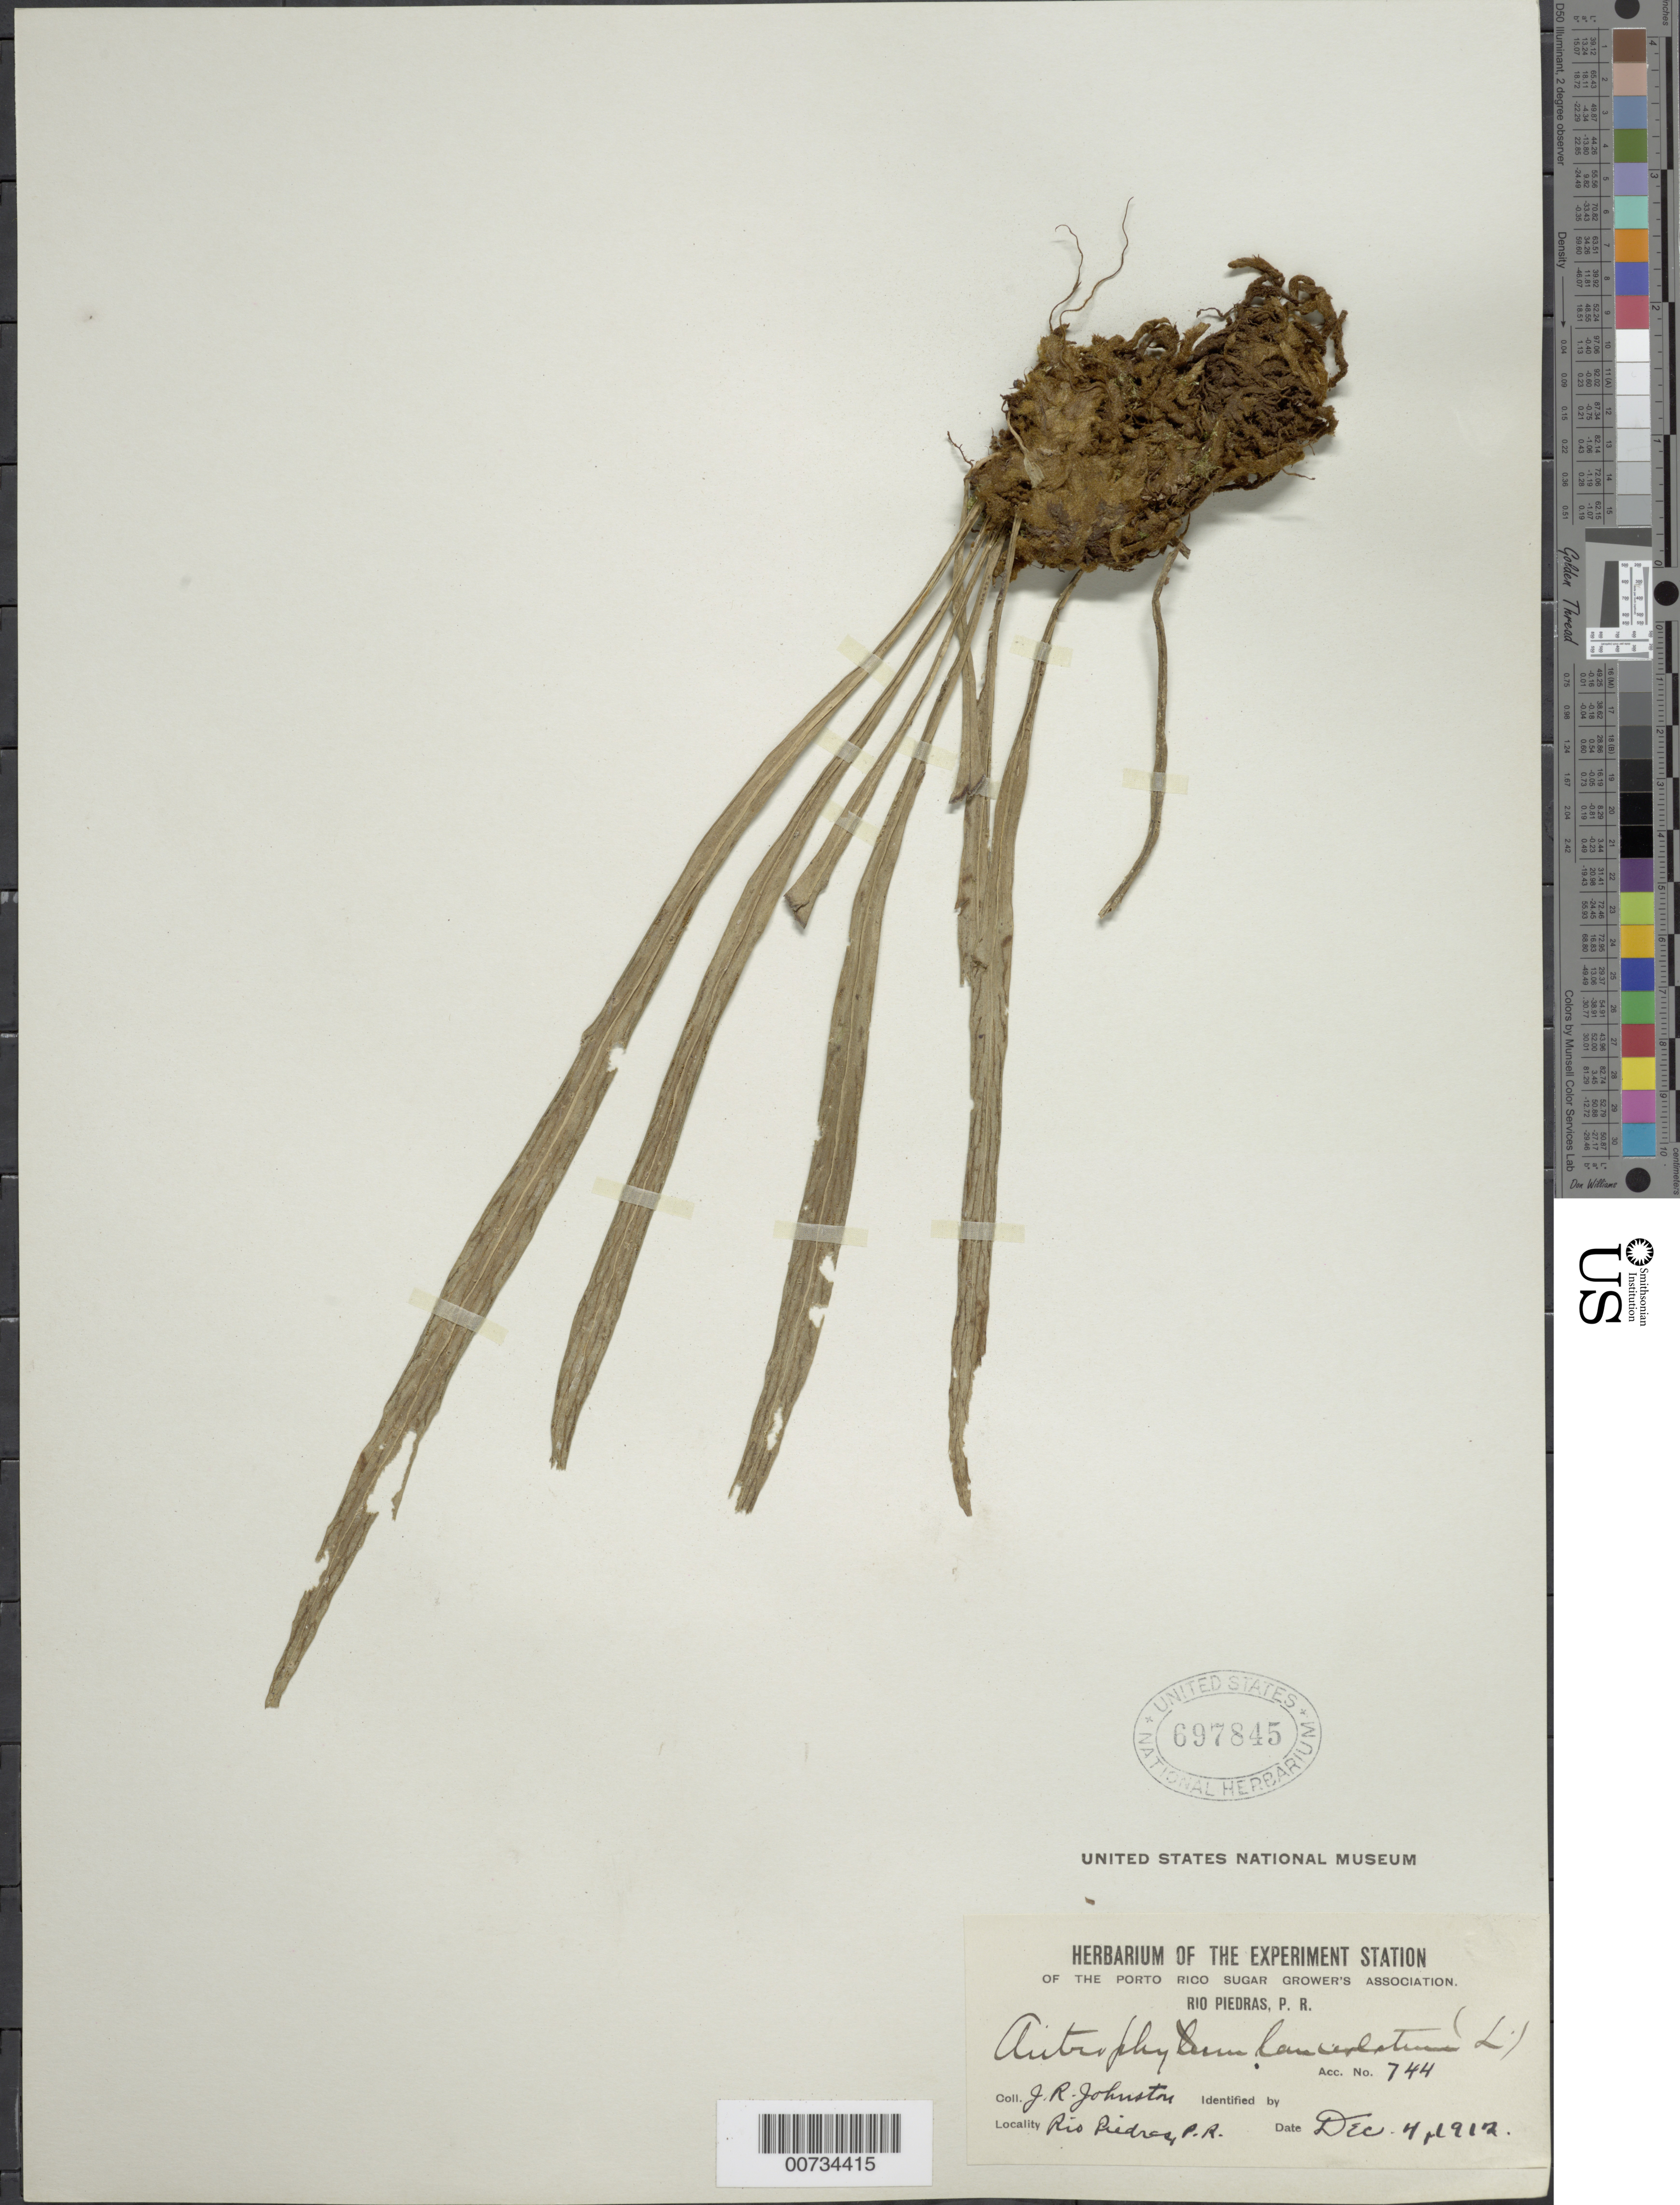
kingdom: Plantae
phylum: Tracheophyta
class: Polypodiopsida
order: Polypodiales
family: Pteridaceae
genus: Polytaenium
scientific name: Polytaenium lanceolatum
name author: (L.) Desv.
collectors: J. Johnston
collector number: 744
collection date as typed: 04 Dec 1912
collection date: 1912-12-04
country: Puerto Rico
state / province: San Juan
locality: Río Piedras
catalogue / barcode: US 697845